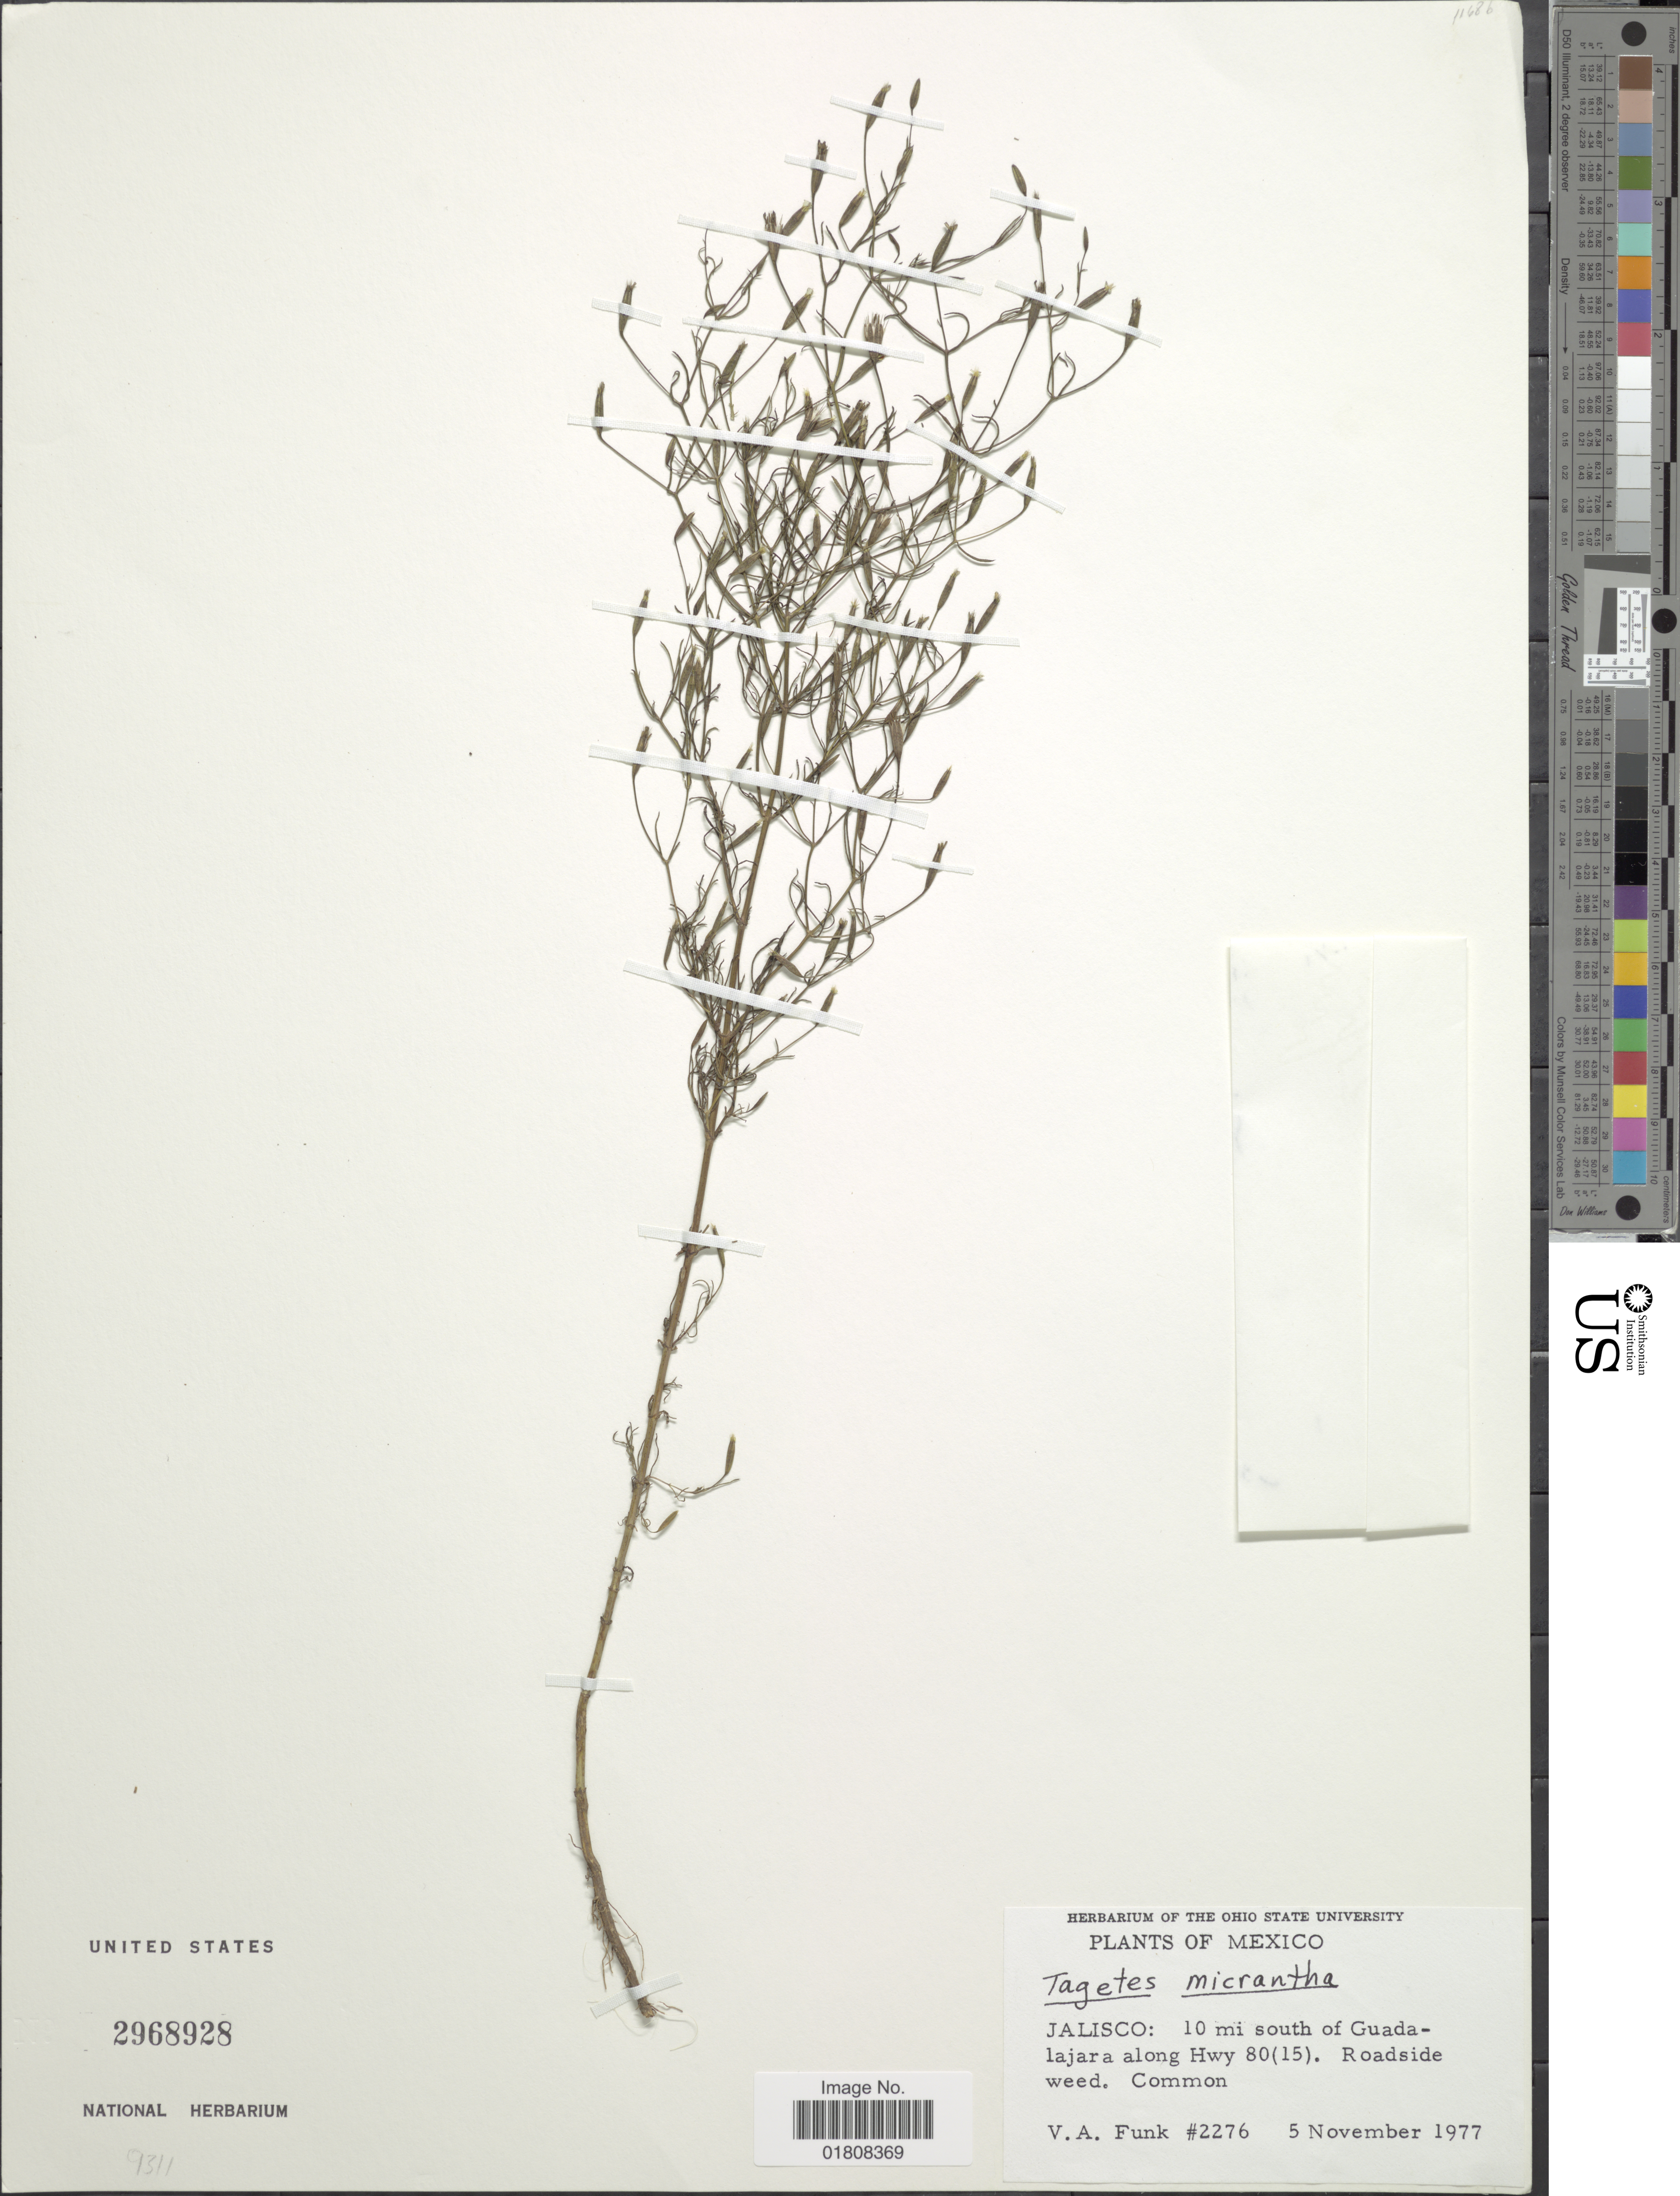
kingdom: Plantae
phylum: Tracheophyta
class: Magnoliopsida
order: Asterales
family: Asteraceae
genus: Tagetes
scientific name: Tagetes micrantha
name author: Cav.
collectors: V. Funk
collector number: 2276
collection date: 1977-11-05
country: Mexico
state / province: Jalisco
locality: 10 mi south of Guadalajara along Hwy 80 (15)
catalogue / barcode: US 2968928